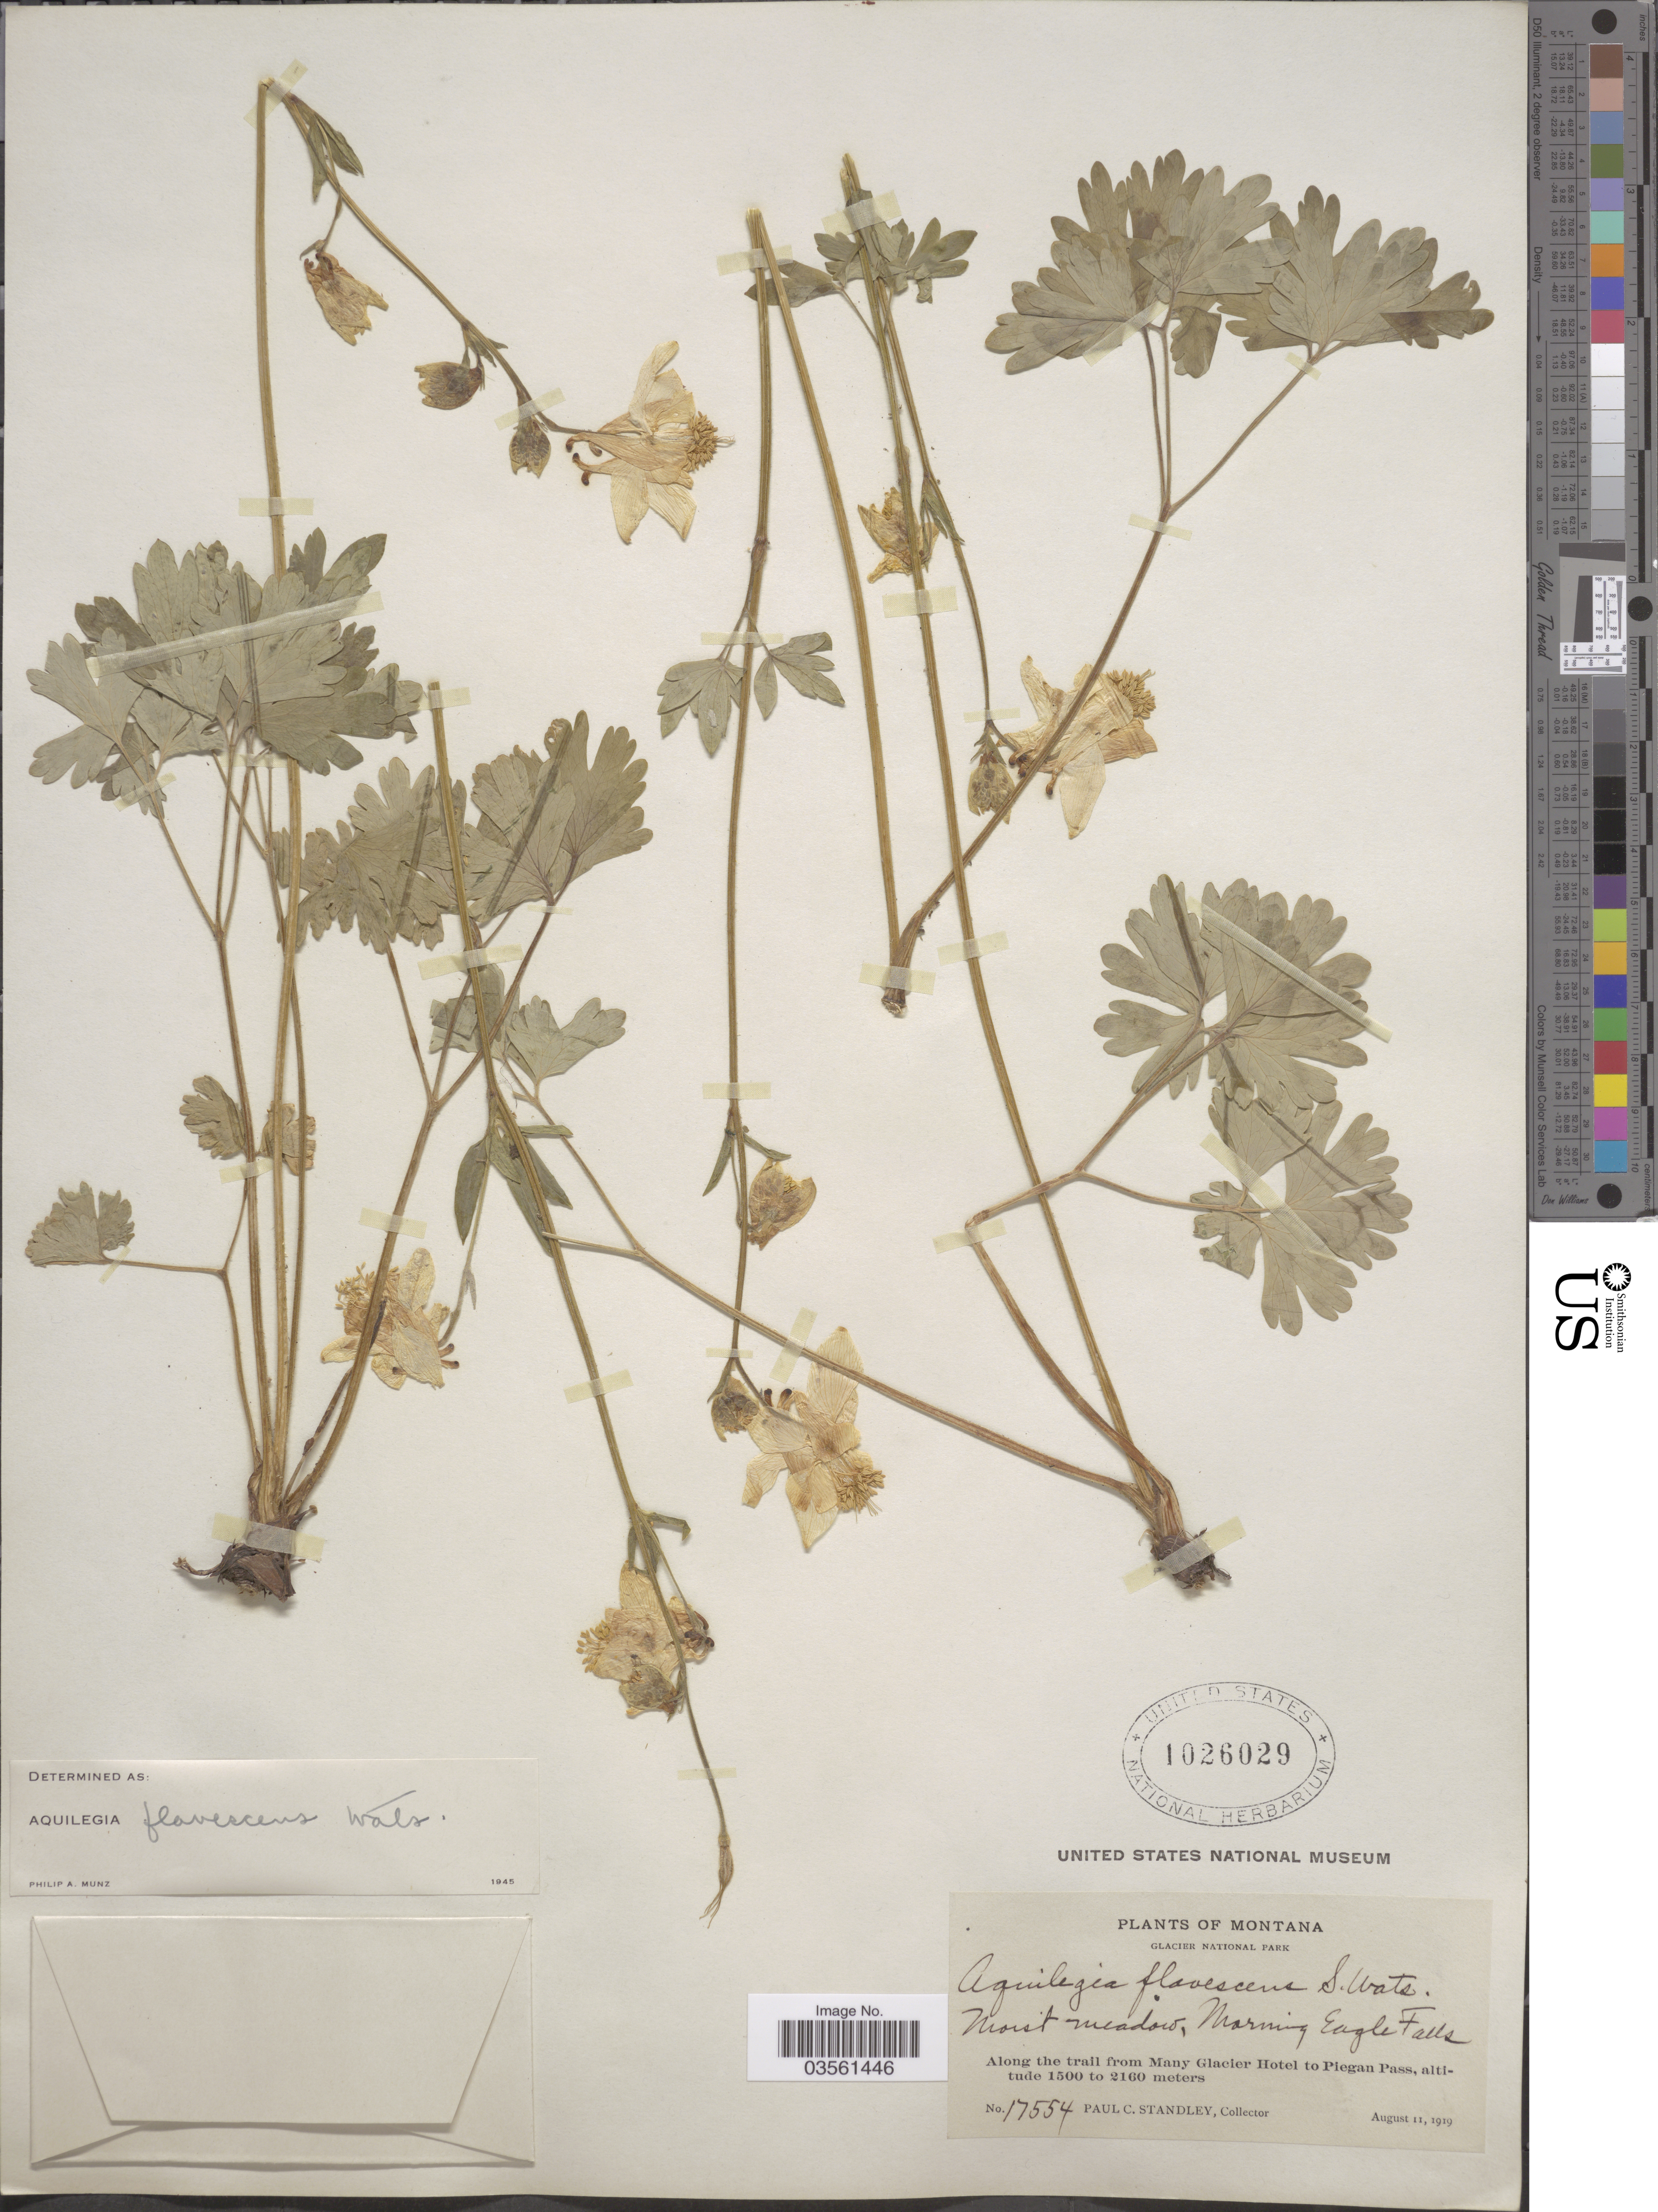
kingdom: Plantae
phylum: Tracheophyta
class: Magnoliopsida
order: Ranunculales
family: Ranunculaceae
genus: Aquilegia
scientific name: Aquilegia flavescens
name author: S. Watson in C. King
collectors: P. C. Standley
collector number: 17554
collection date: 1919-08-11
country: United States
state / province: Montana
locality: Glacier National Park. Along the trail from Many Glacier Hotel to Piegan Pass.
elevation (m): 1500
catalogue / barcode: US 1026029